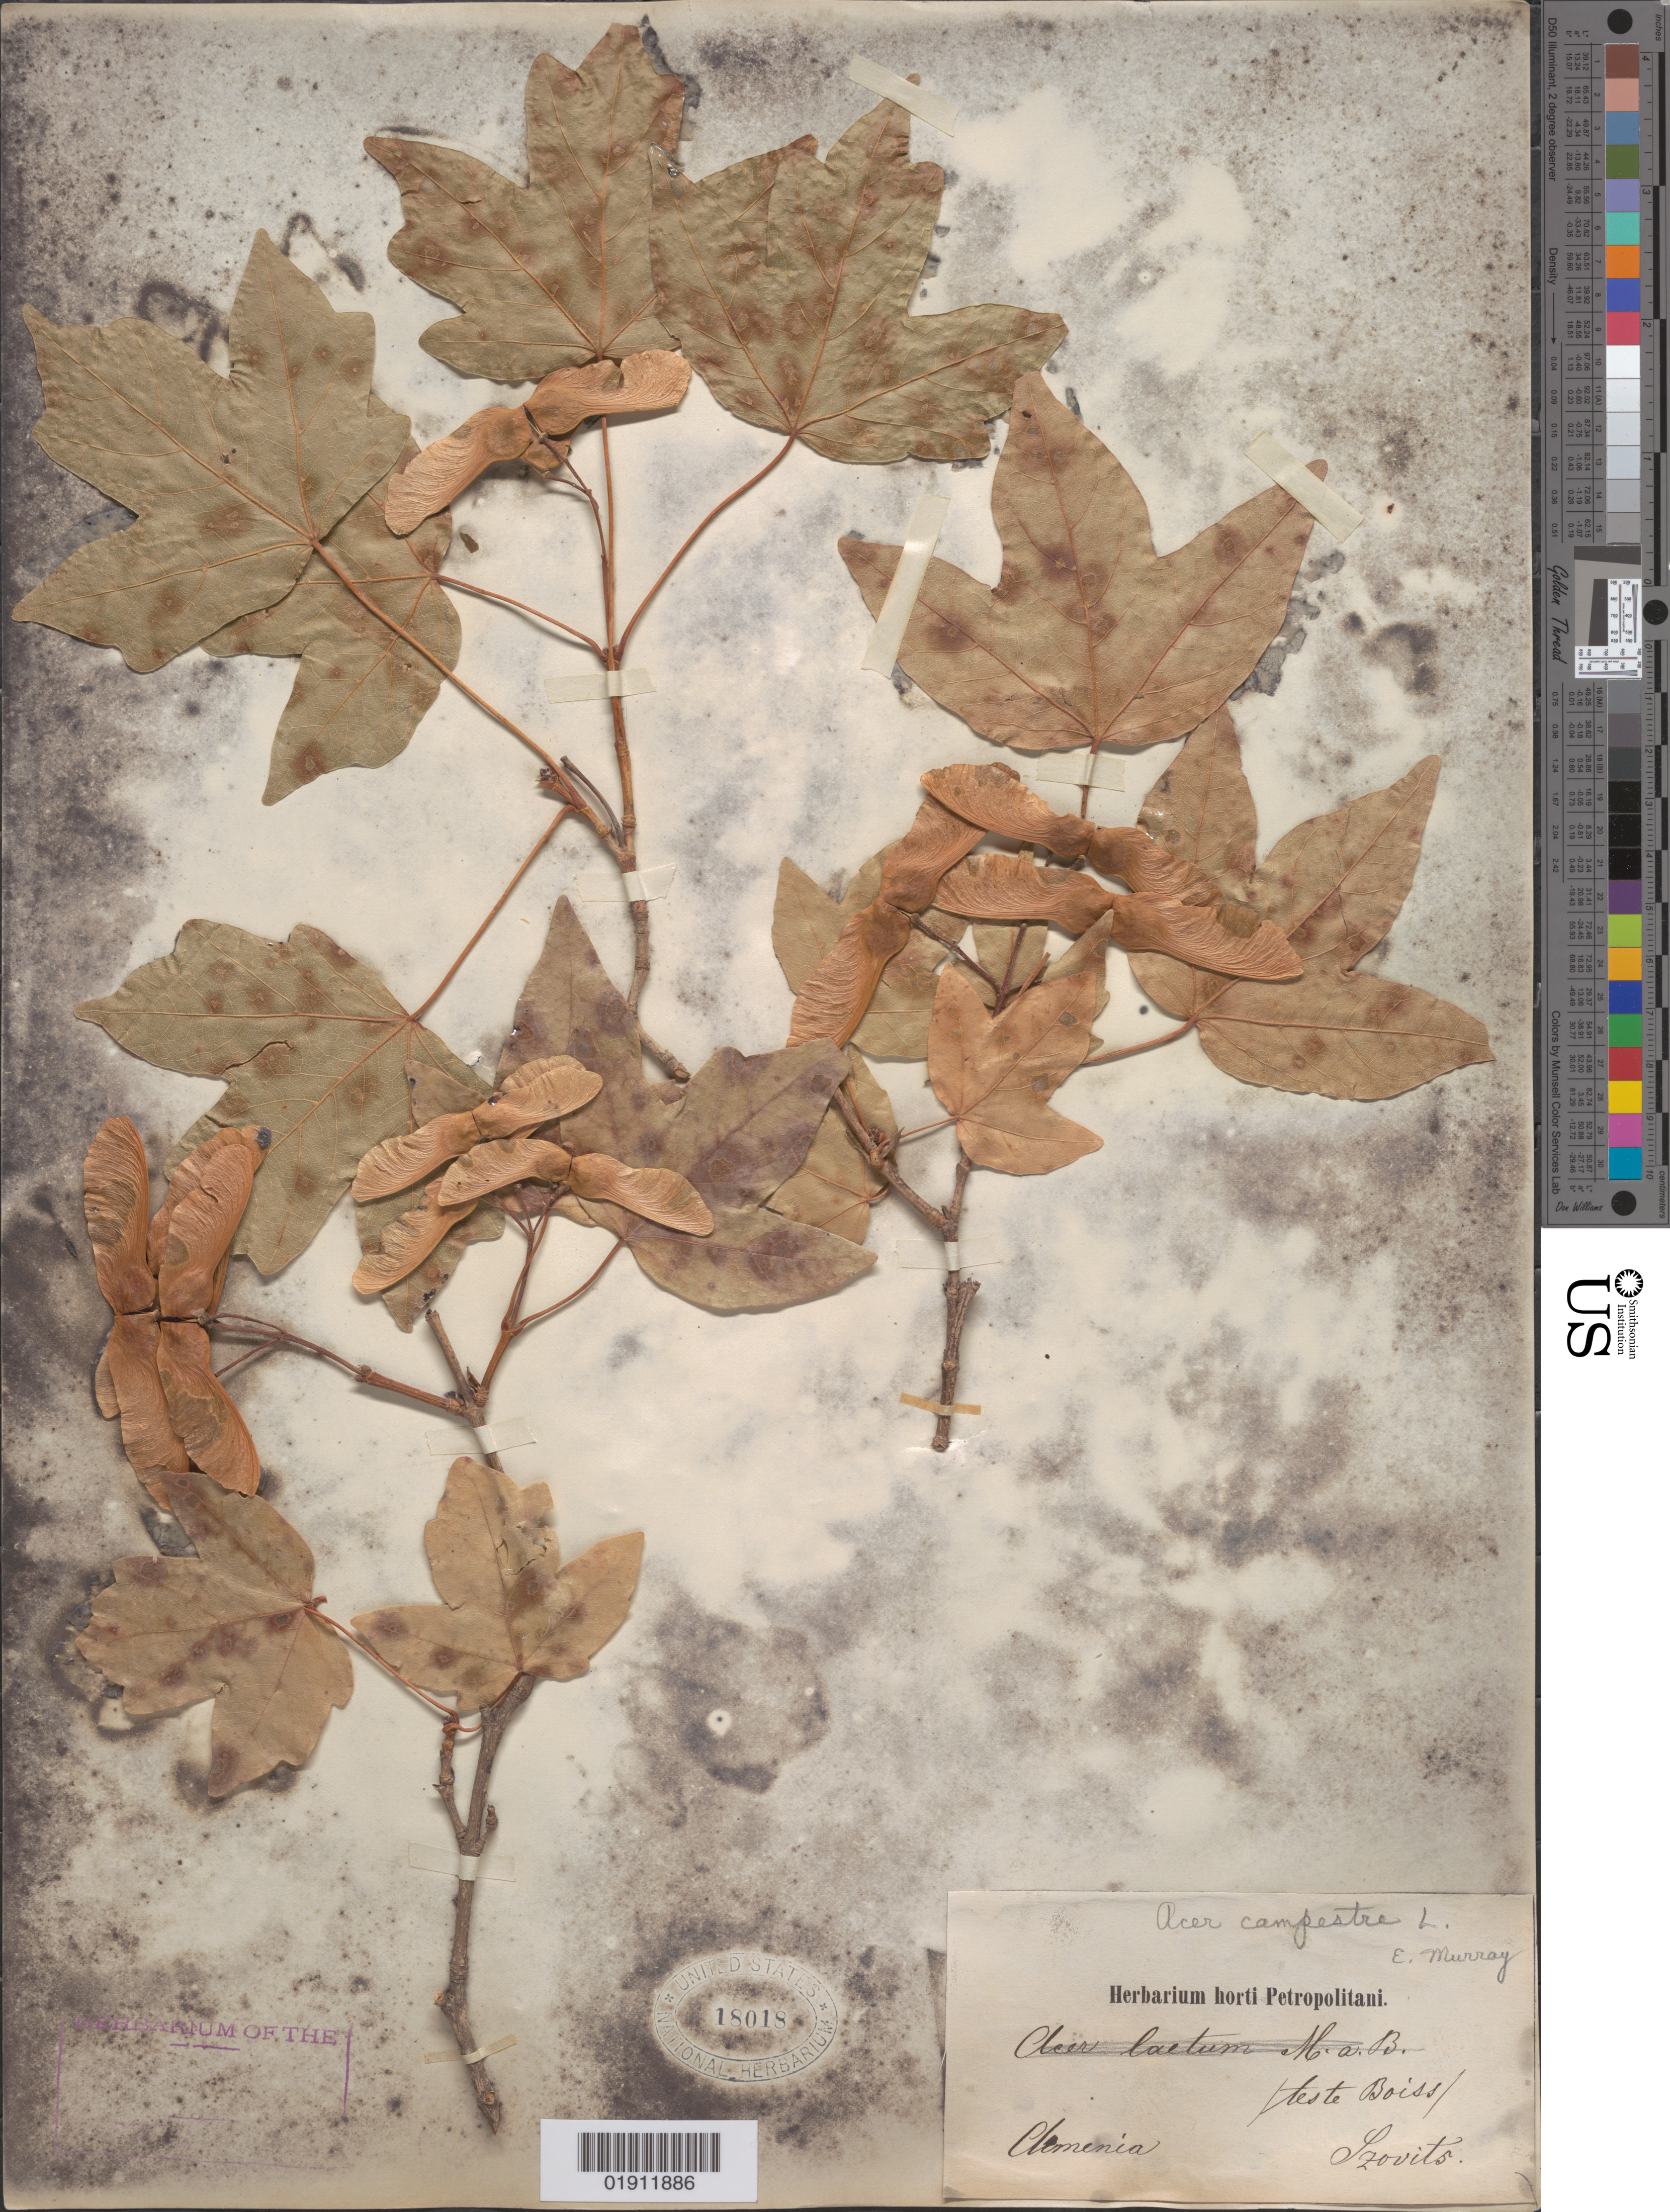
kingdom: Plantae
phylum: Tracheophyta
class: Magnoliopsida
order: Sapindales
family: Sapindaceae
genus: Acer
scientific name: Acer campestre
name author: L.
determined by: Murray, Edward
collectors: Szovits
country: Armenia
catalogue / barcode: US 18018